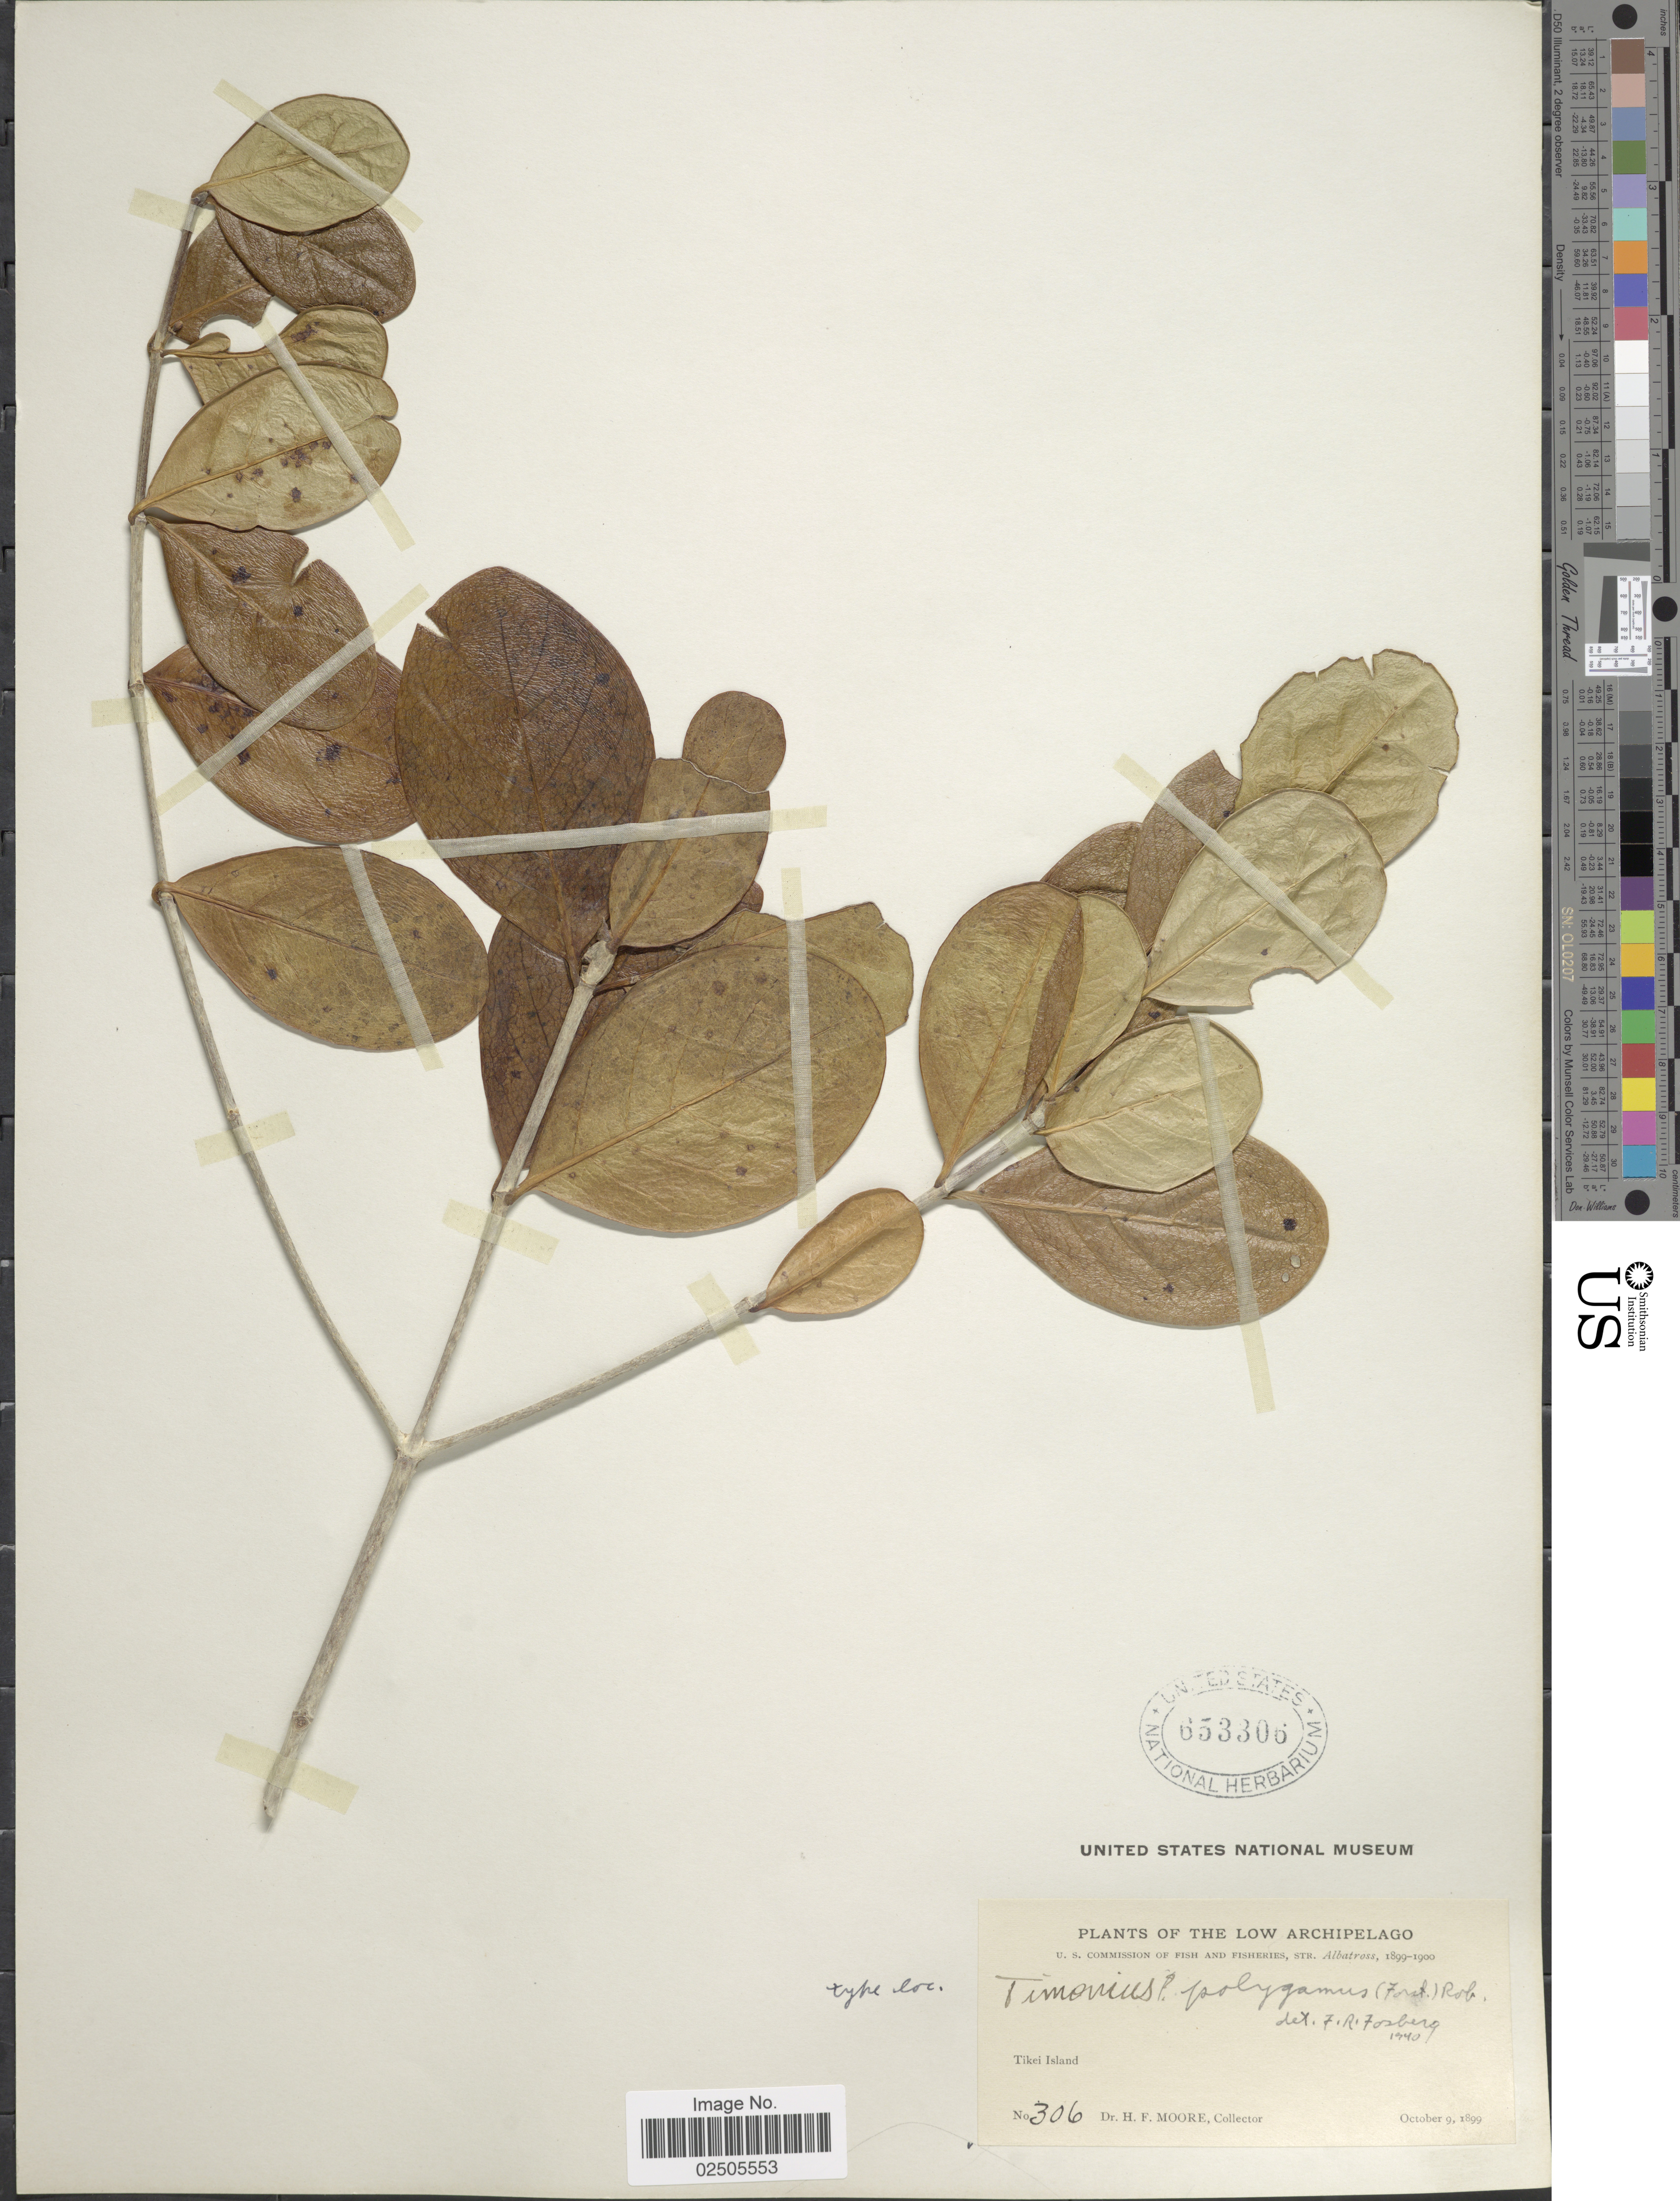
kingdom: Plantae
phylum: Tracheophyta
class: Magnoliopsida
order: Gentianales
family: Rubiaceae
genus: Timonius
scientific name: Timonius polygamus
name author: (G. Forst.) Rob.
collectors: H. F. Moore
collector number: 306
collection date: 1899-10-09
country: French Polynesia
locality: The Low Archipelago, Tikei Island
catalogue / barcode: US 653306